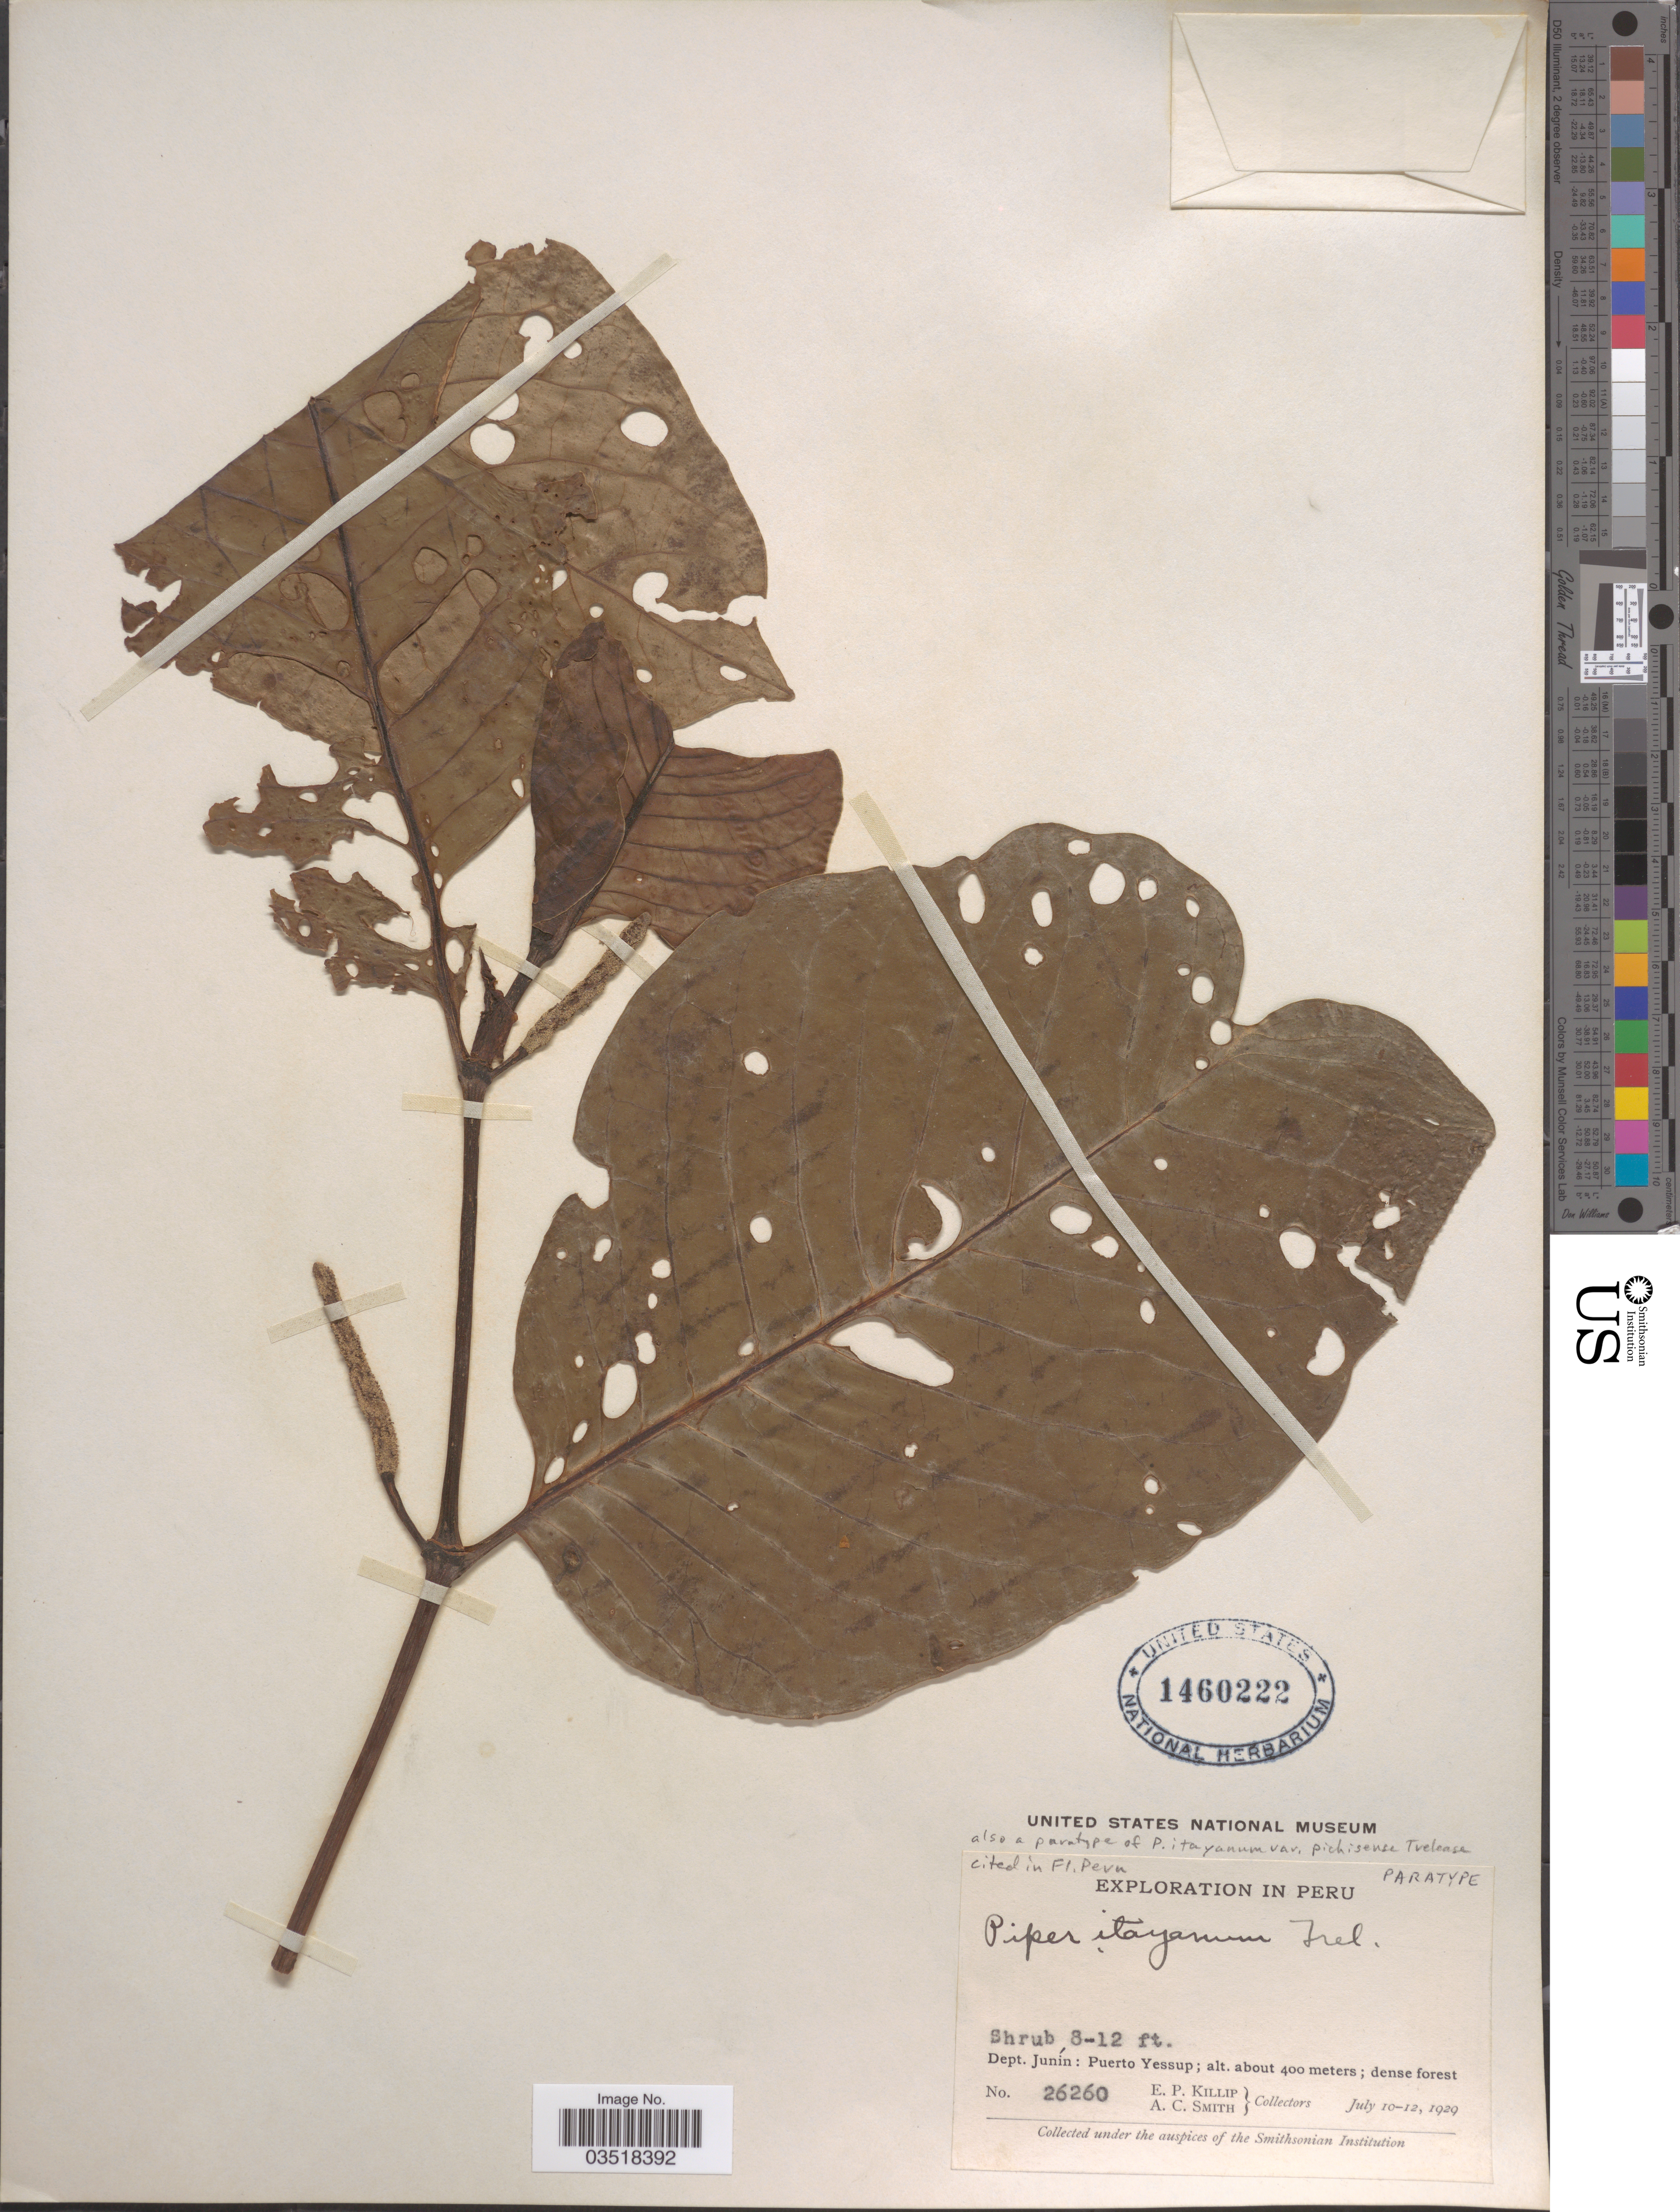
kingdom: Plantae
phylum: Tracheophyta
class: Magnoliopsida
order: Piperales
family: Piperaceae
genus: Piper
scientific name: Piper itayanum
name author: Trel.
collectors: E. P. Killip & A. C. Smith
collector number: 26260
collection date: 1929-07-10/1929-07-12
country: Peru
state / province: Junín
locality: Dept. Junín: Puerto Yessup.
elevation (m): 400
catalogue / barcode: US 1460222